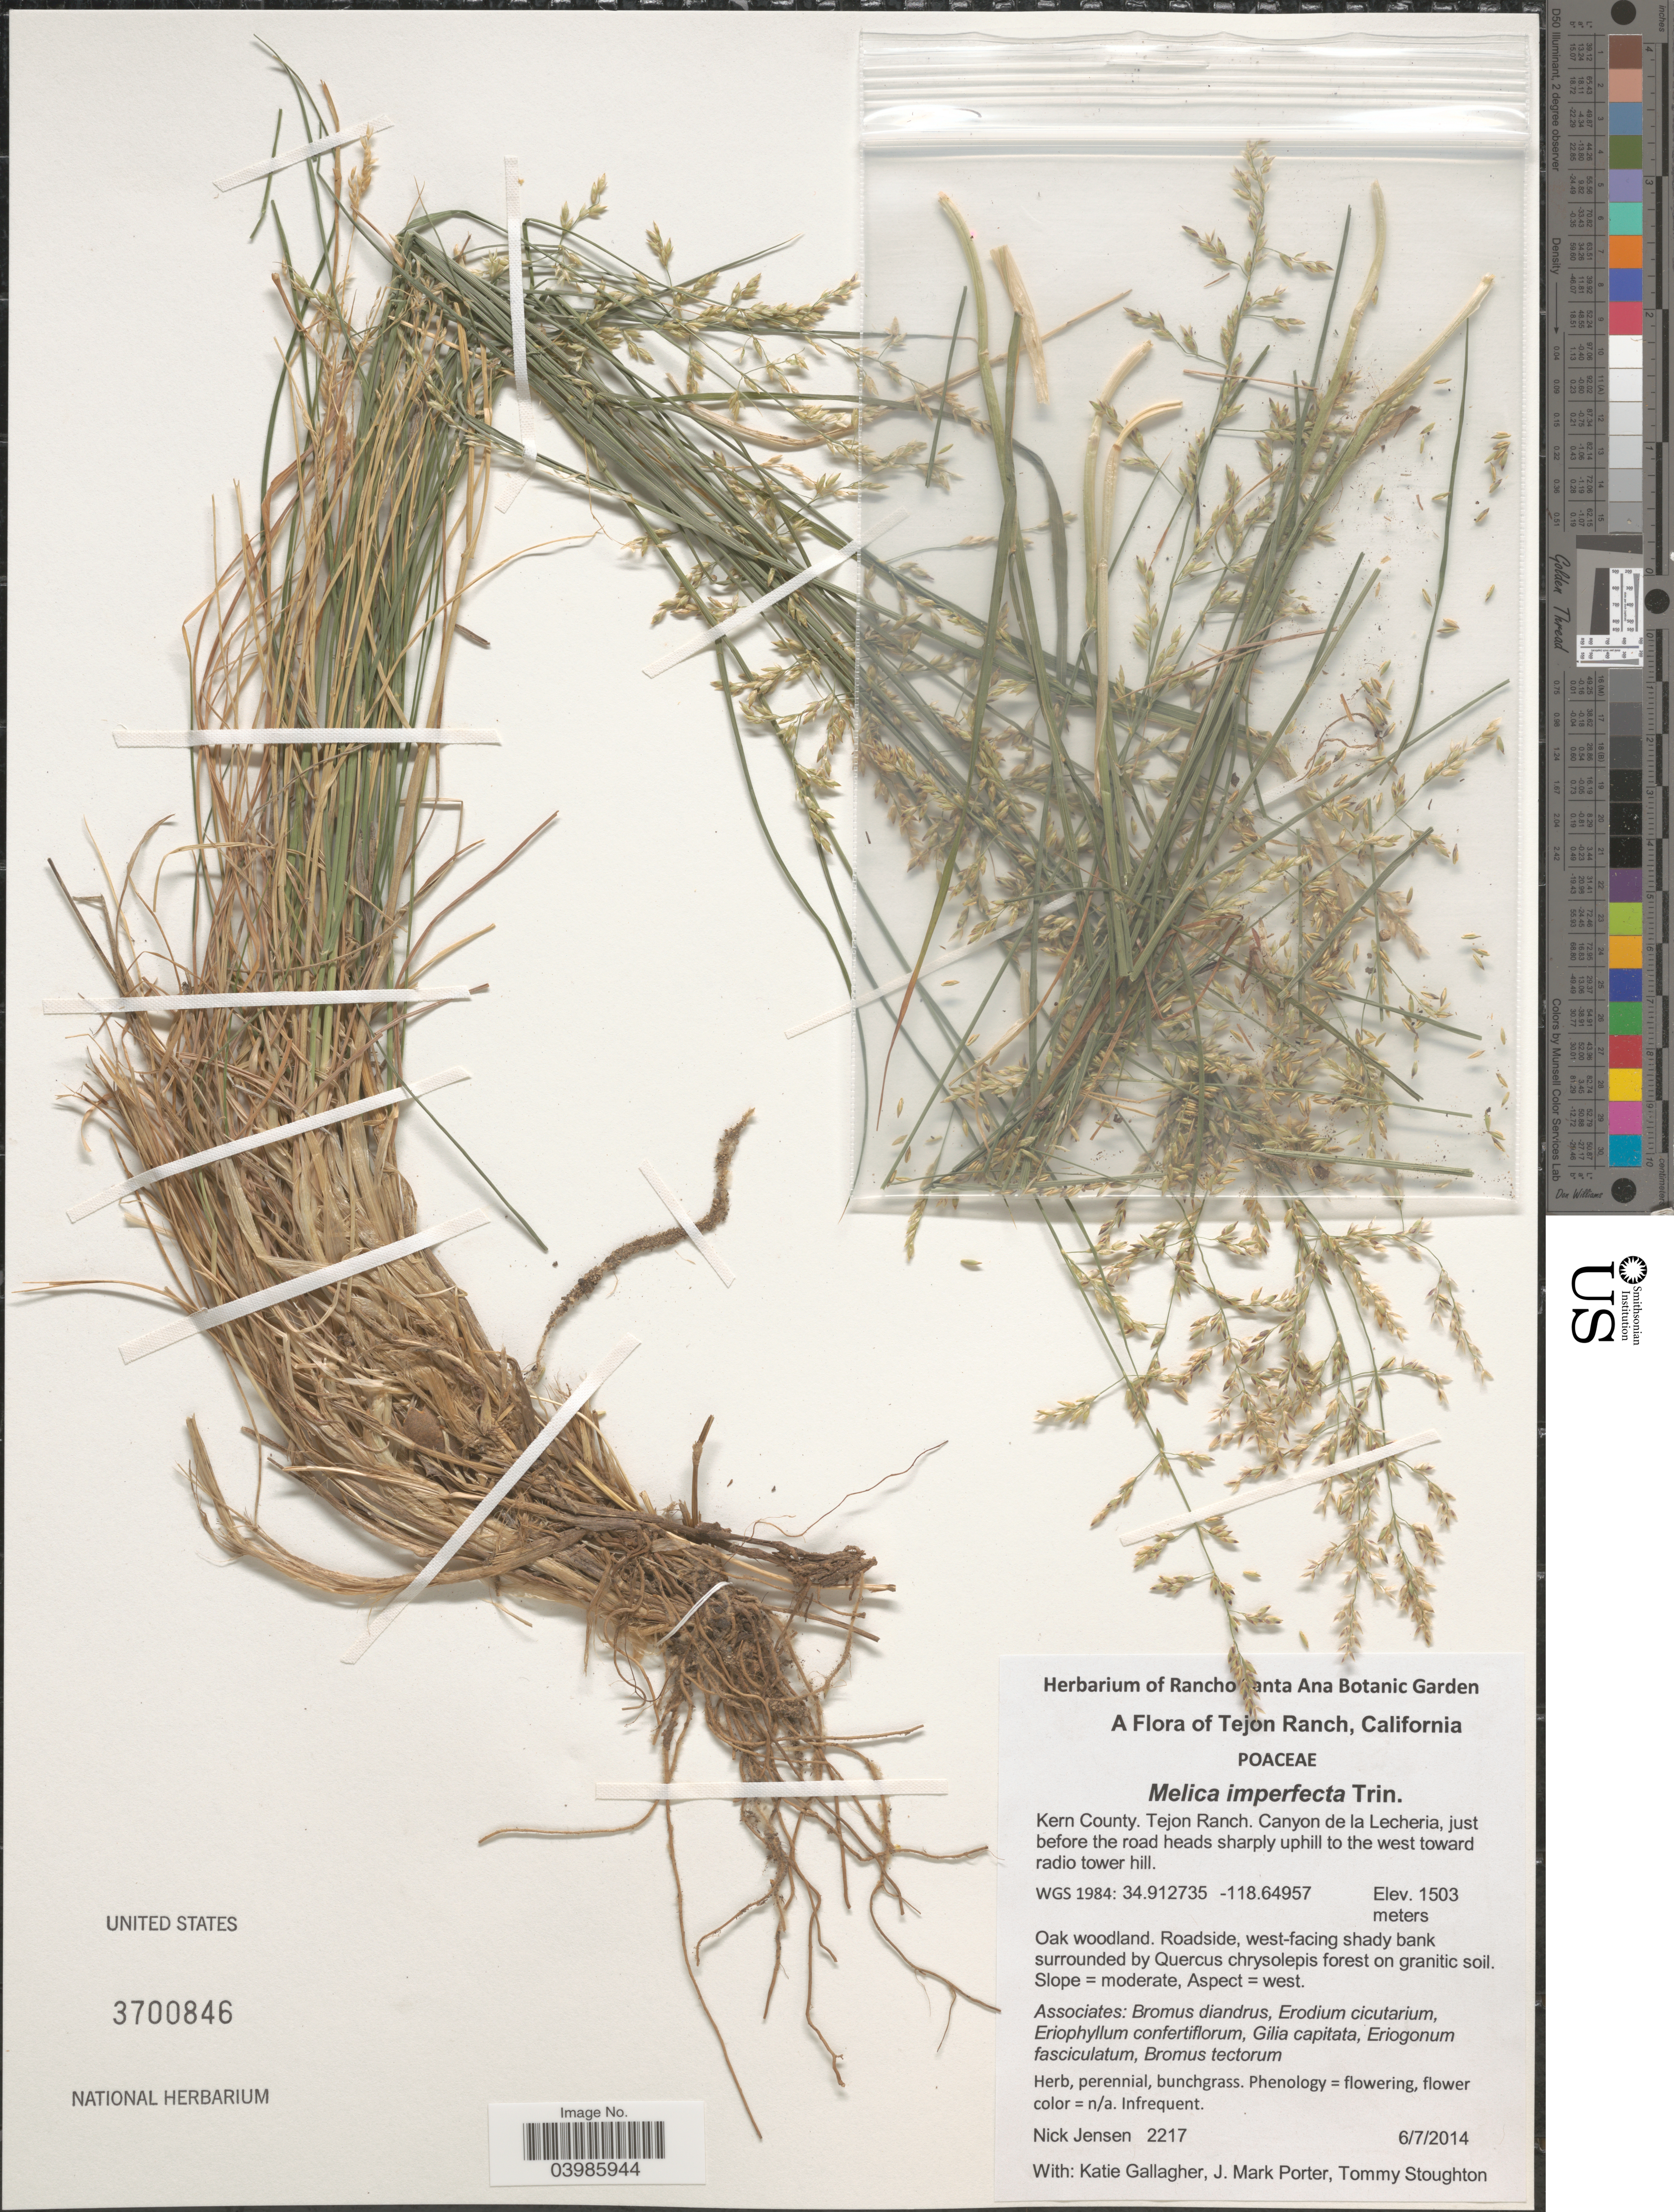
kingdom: Plantae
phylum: Tracheophyta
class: Liliopsida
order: Poales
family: Poaceae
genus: Melica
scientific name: Melica imperfecta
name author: Trin.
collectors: N. Jensen, K. Gallagher, J. M. Porter & T. Stoughton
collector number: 2217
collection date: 2014-06-07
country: United States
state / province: California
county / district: Kern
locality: Tejon Ranch. Kern County. Canyon de la Lecheria, just before the road heads sharply uphill to the west toward radio tower hill. WGS 1984.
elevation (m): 1503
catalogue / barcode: US 3700846